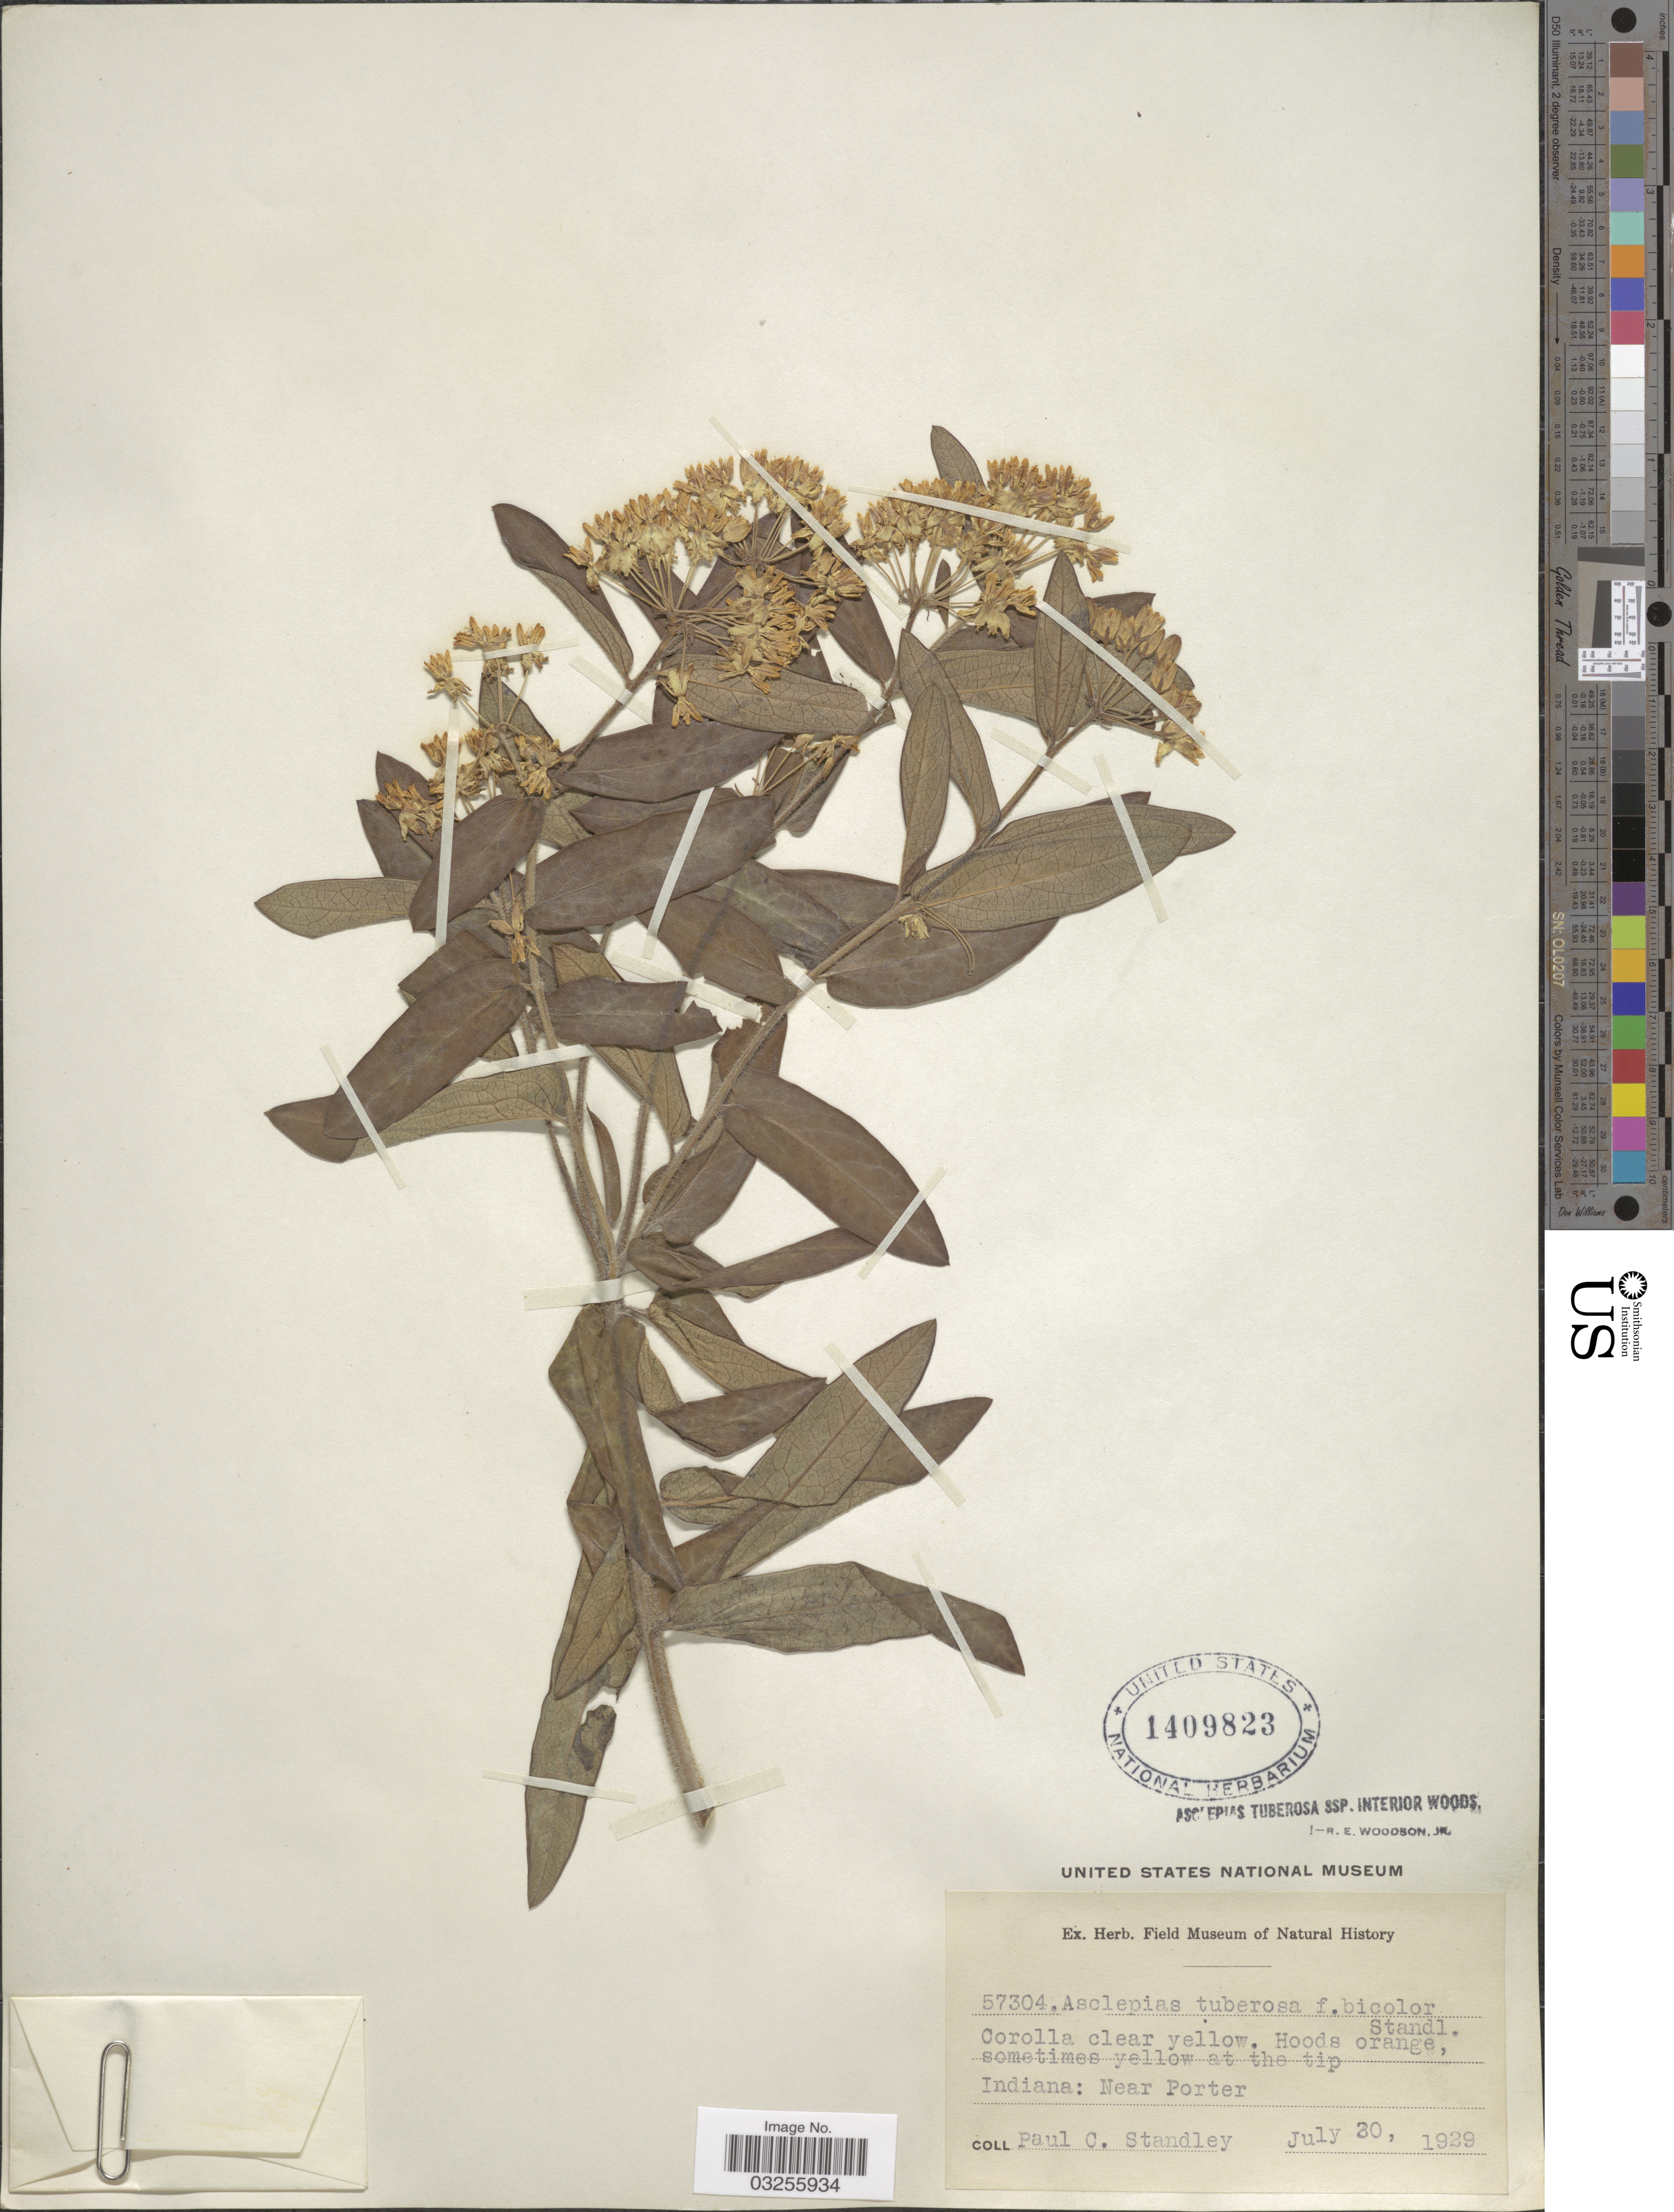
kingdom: Plantae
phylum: Tracheophyta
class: Magnoliopsida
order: Gentianales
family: Apocynaceae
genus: Asclepias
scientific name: Asclepias tuberosa subsp. interior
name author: Woodson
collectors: P. C. Standley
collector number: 57304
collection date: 1929-07-30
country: United States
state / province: Indiana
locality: Near Porter.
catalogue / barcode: US 1409823